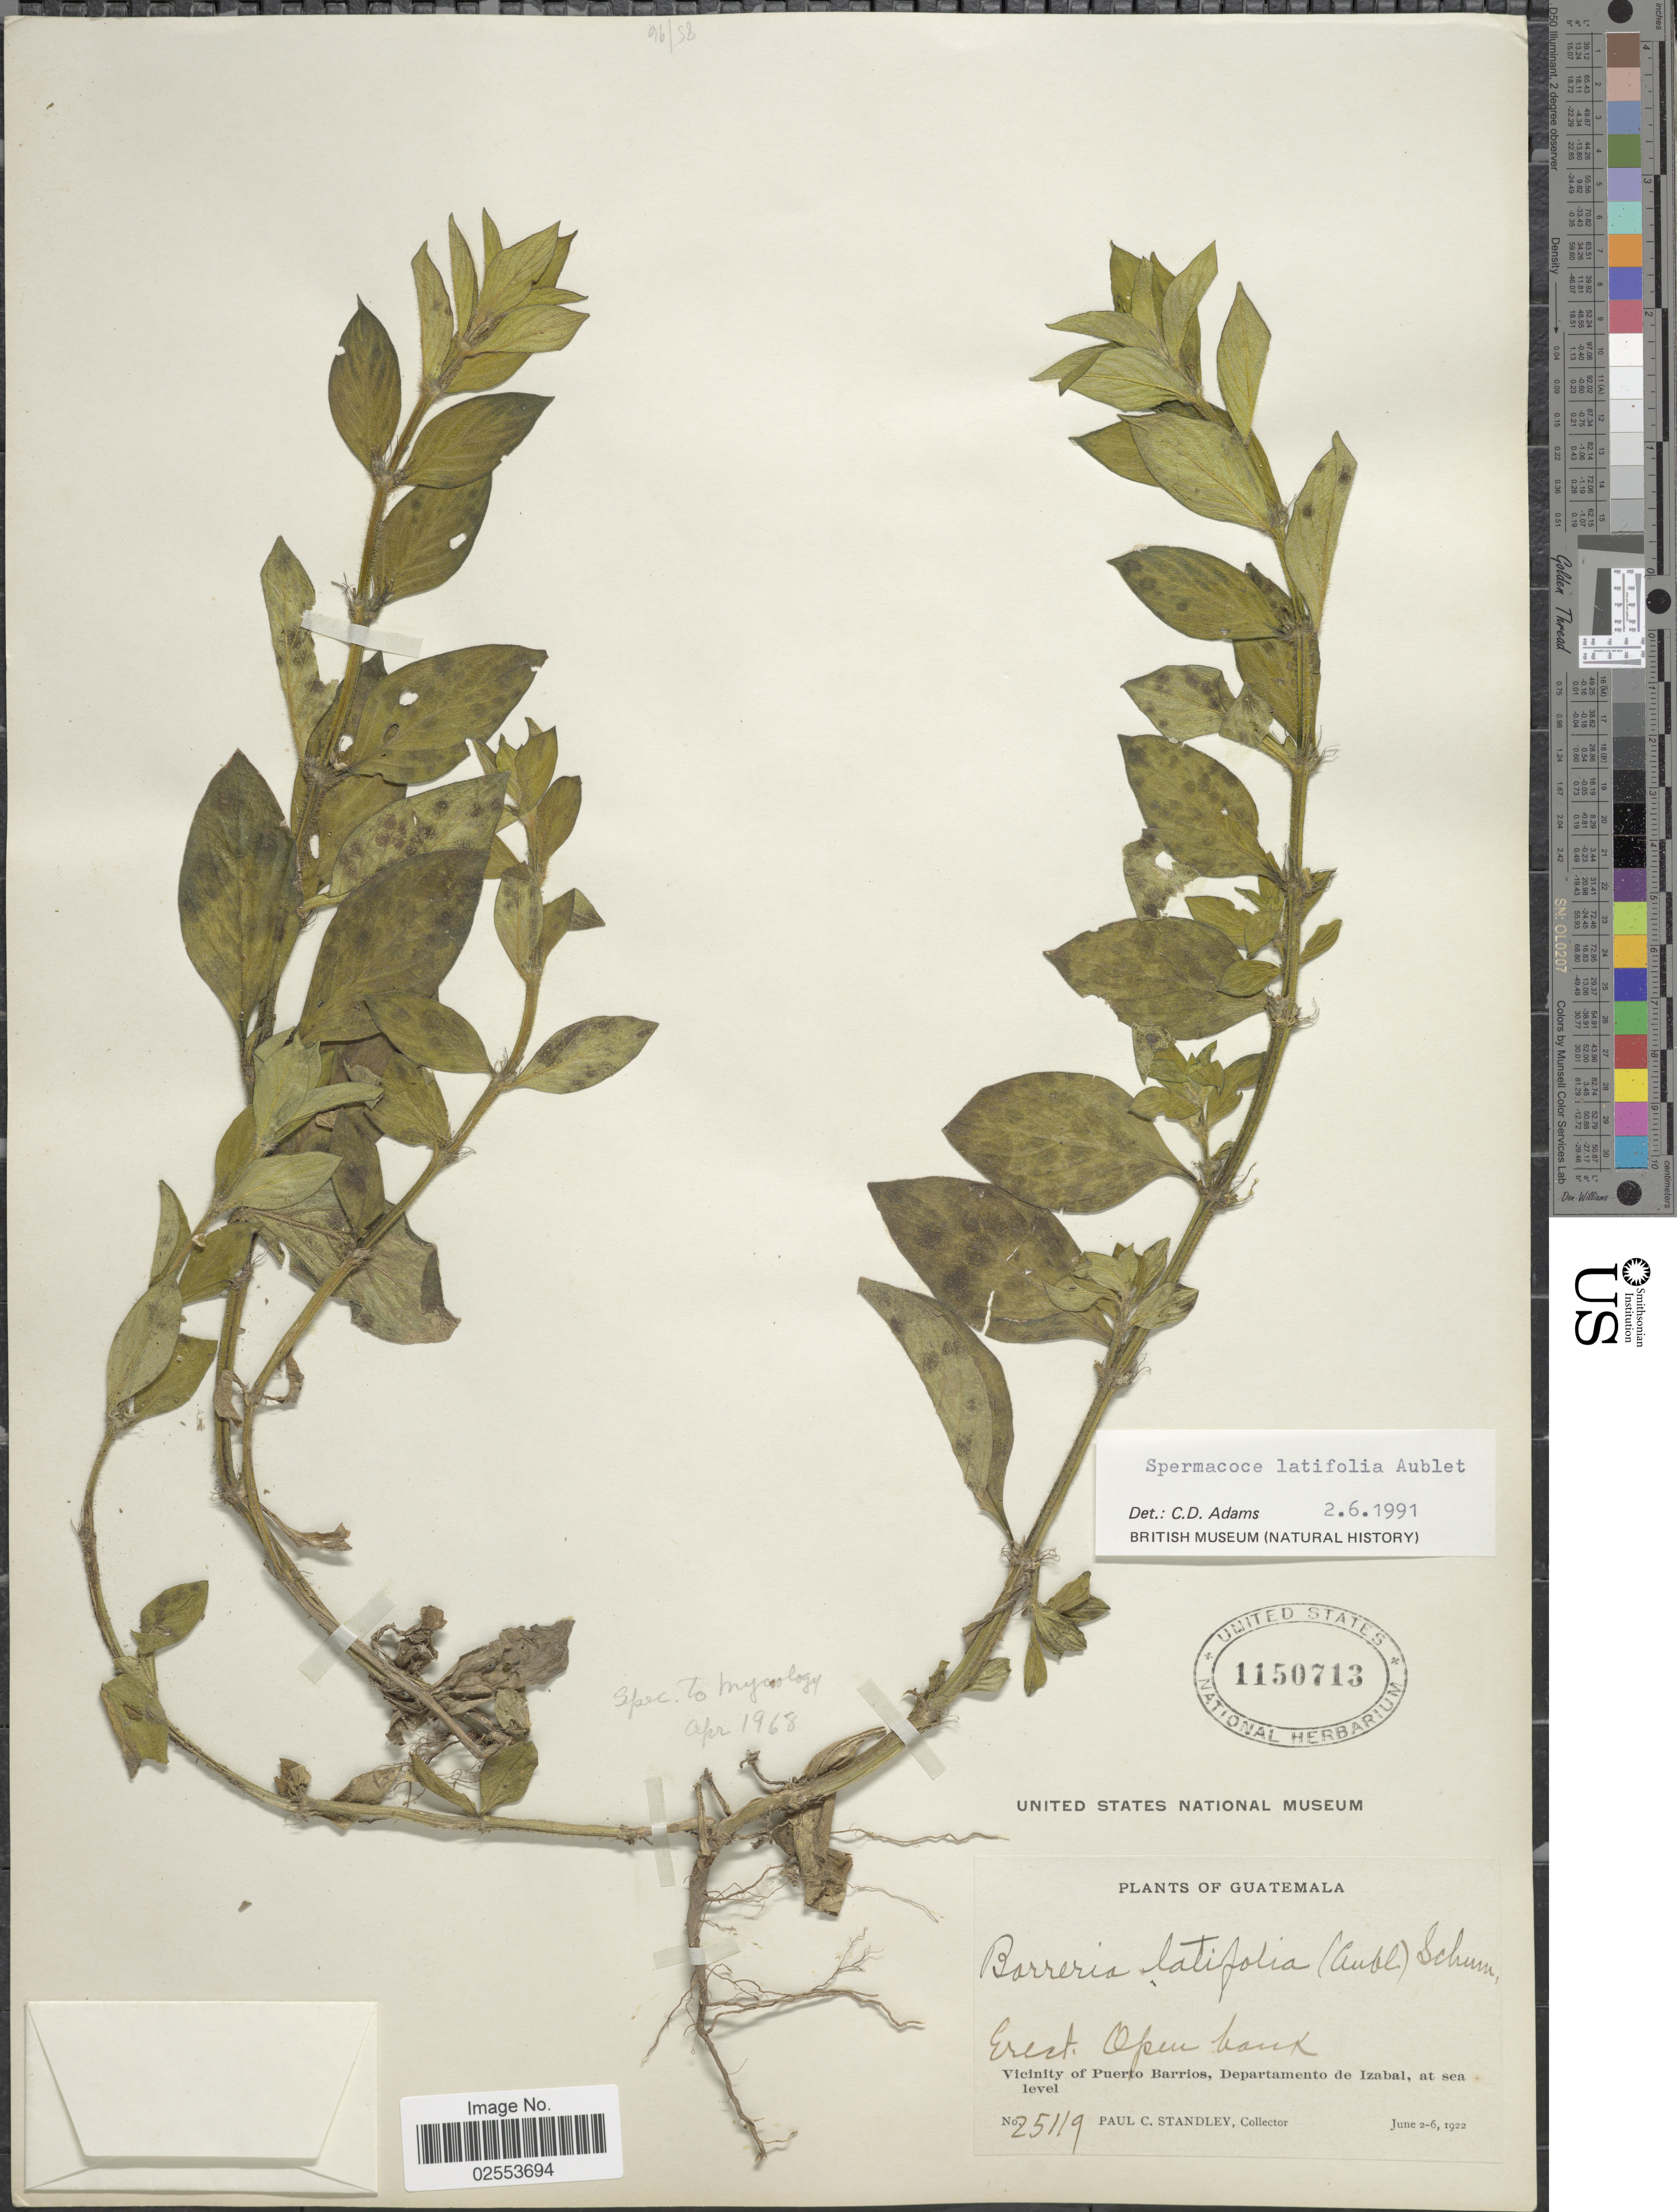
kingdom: Plantae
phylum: Tracheophyta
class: Magnoliopsida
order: Gentianales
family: Rubiaceae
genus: Spermacoce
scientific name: Spermacoce latifolia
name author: Aubl.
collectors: P. C. Standley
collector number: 25119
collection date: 1922-06-02/1922-06-06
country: Guatemala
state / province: Izabal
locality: Open bank, Vicinity of Puerto Barrios.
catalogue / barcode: US 1150713